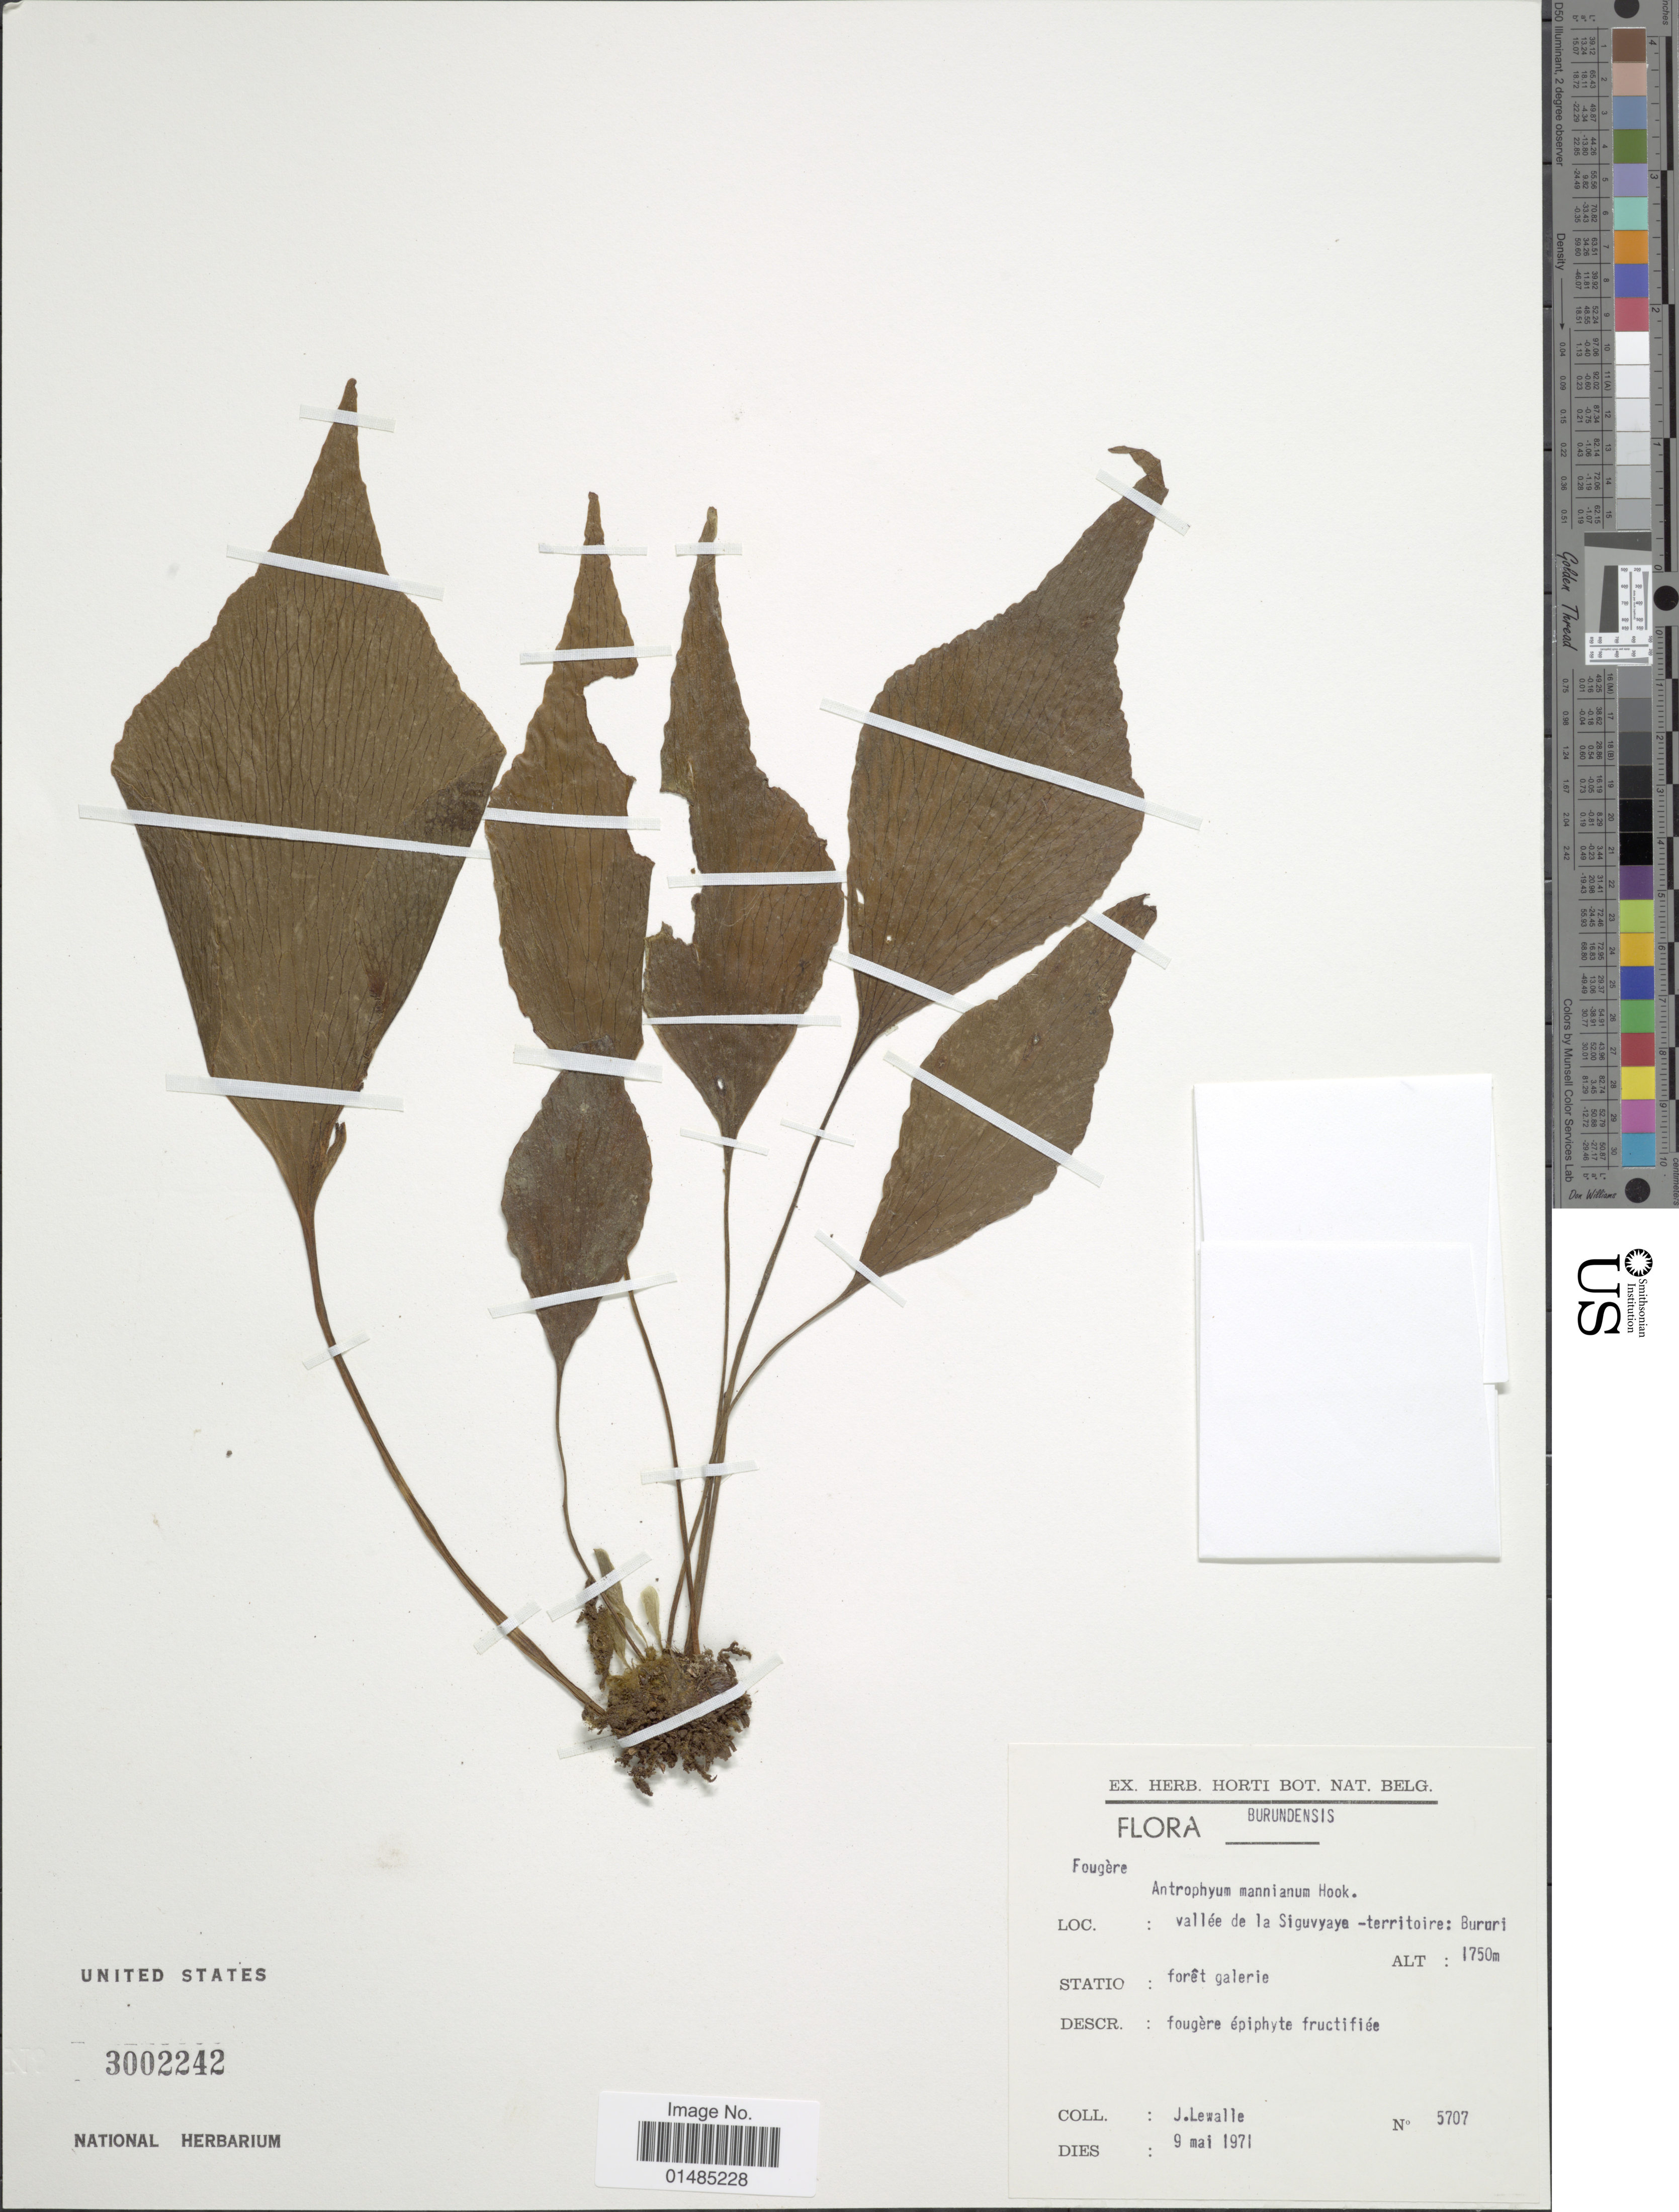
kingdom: Plantae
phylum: Tracheophyta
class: Polypodiopsida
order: Polypodiales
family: Pteridaceae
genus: Antrophyum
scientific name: Antrophyum mannianum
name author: Hook.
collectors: J. Lewalle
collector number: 5707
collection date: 1971-05-09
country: Burundi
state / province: Bururi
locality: Burundensis, Fougère, Vallée de le Siguvyaye-territoire: Bururi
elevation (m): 1750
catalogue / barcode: US 3002242